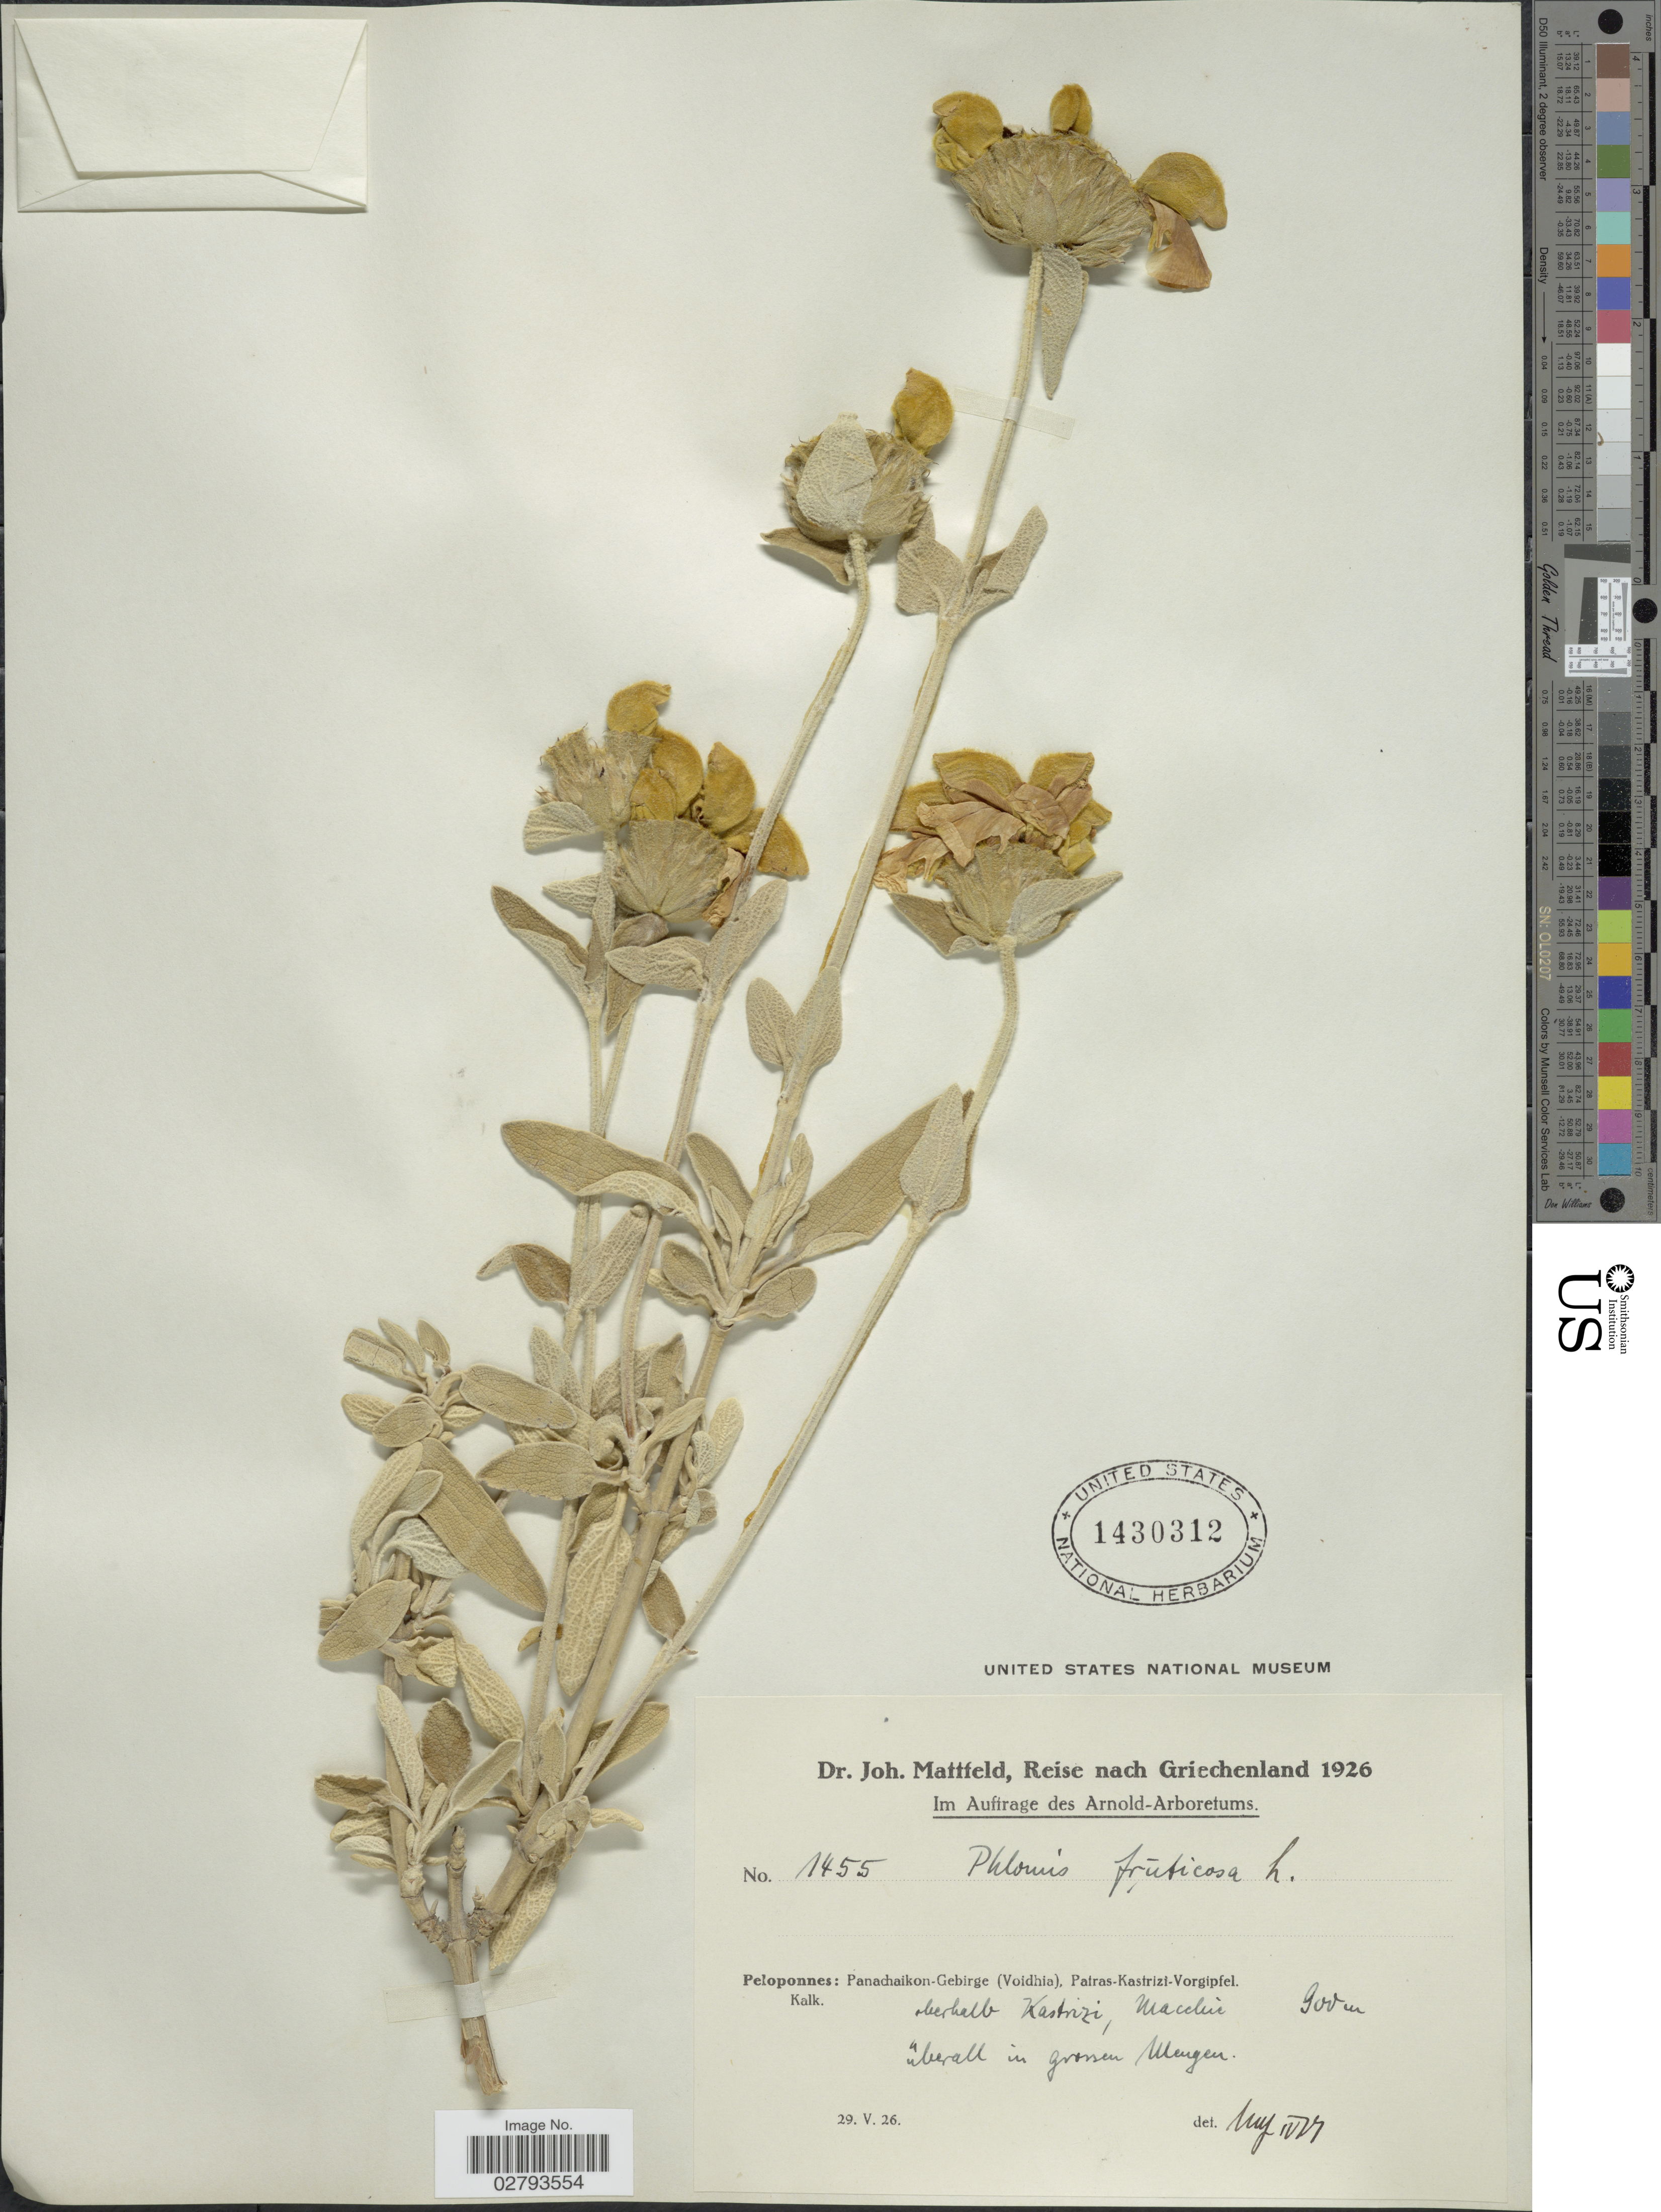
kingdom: Plantae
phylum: Tracheophyta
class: Magnoliopsida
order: Lamiales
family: Lamiaceae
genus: Phlomis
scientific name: Phlomis fruticosa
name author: L.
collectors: J. Mattfeld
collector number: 1455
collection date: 1926-05-29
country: Greece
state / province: Peloponnese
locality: Peloponnes: Panachaikon-Gebirge (Voidhia), Patras-Kastrizi-Vorgipfel. oberhalb Kastrizi.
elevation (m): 900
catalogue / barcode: US 1430312